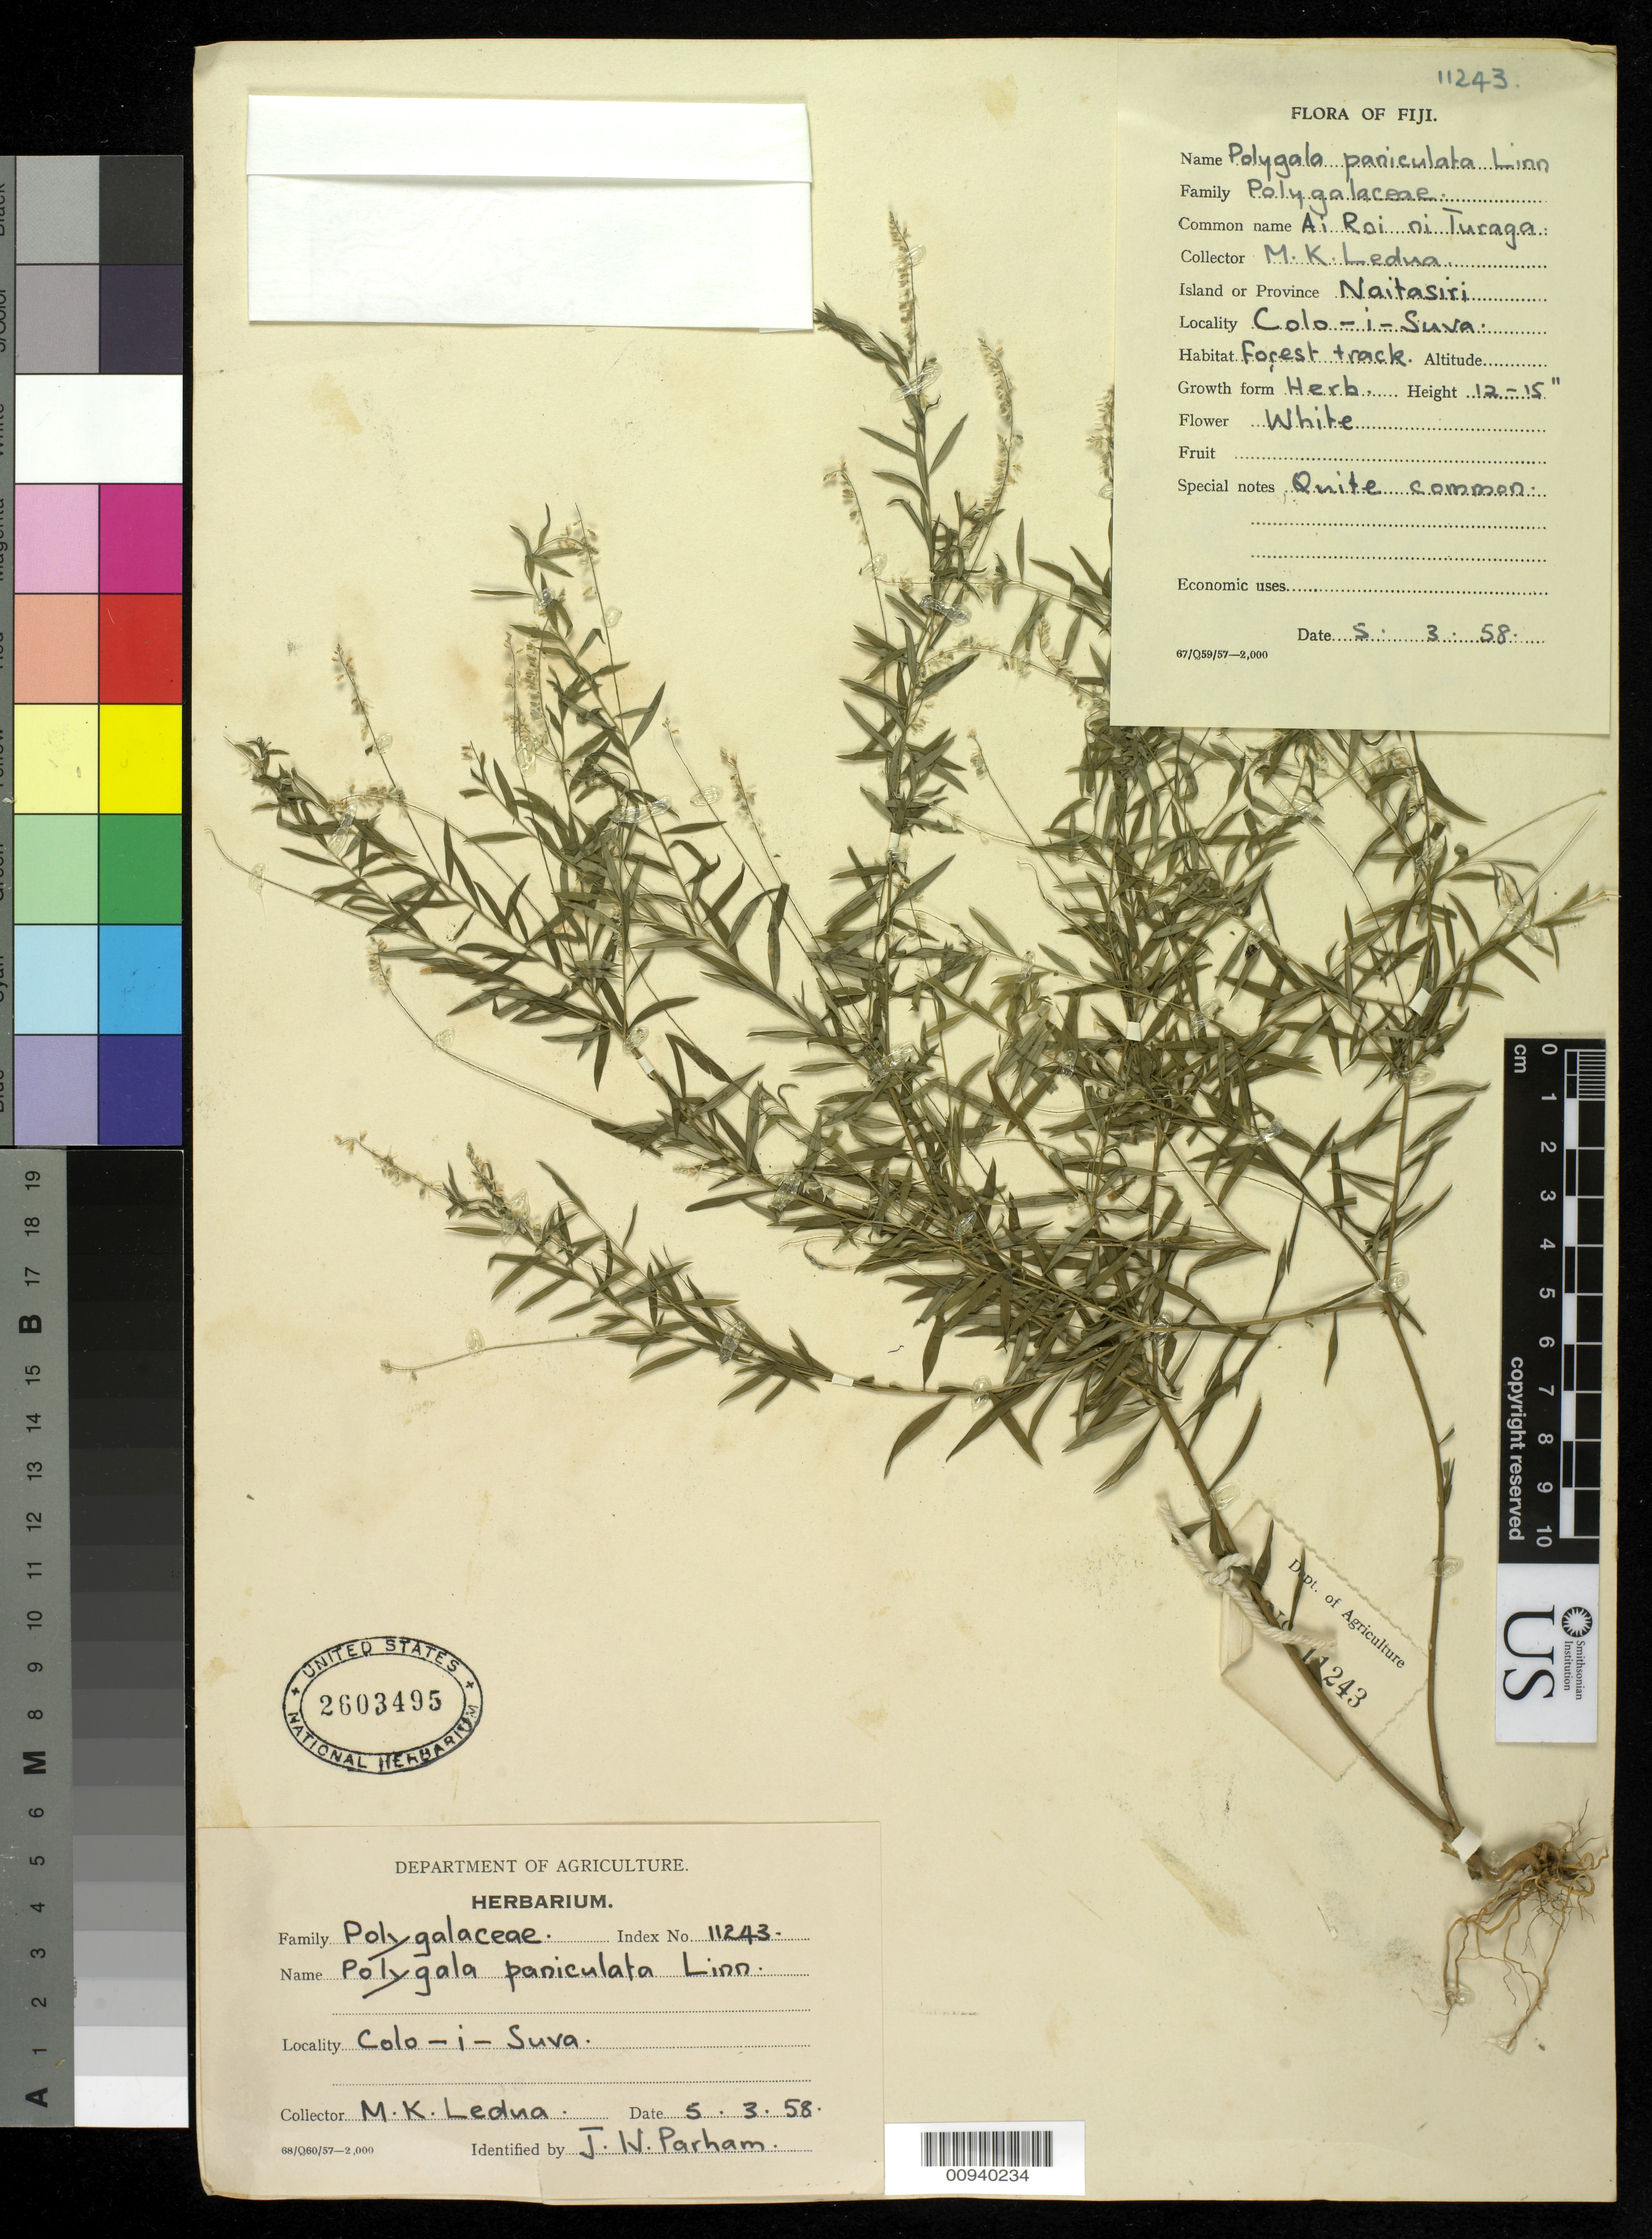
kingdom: Plantae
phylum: Tracheophyta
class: Magnoliopsida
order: Fabales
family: Polygalaceae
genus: Polygala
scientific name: Polygala paniculata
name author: L.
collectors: M.K. Ledua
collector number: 11243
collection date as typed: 05 Mar 1958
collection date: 1958-03-05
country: Fiji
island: Viti Levu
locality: Colo-i-suva. Naitasiri I. [?]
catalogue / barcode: US 2603495